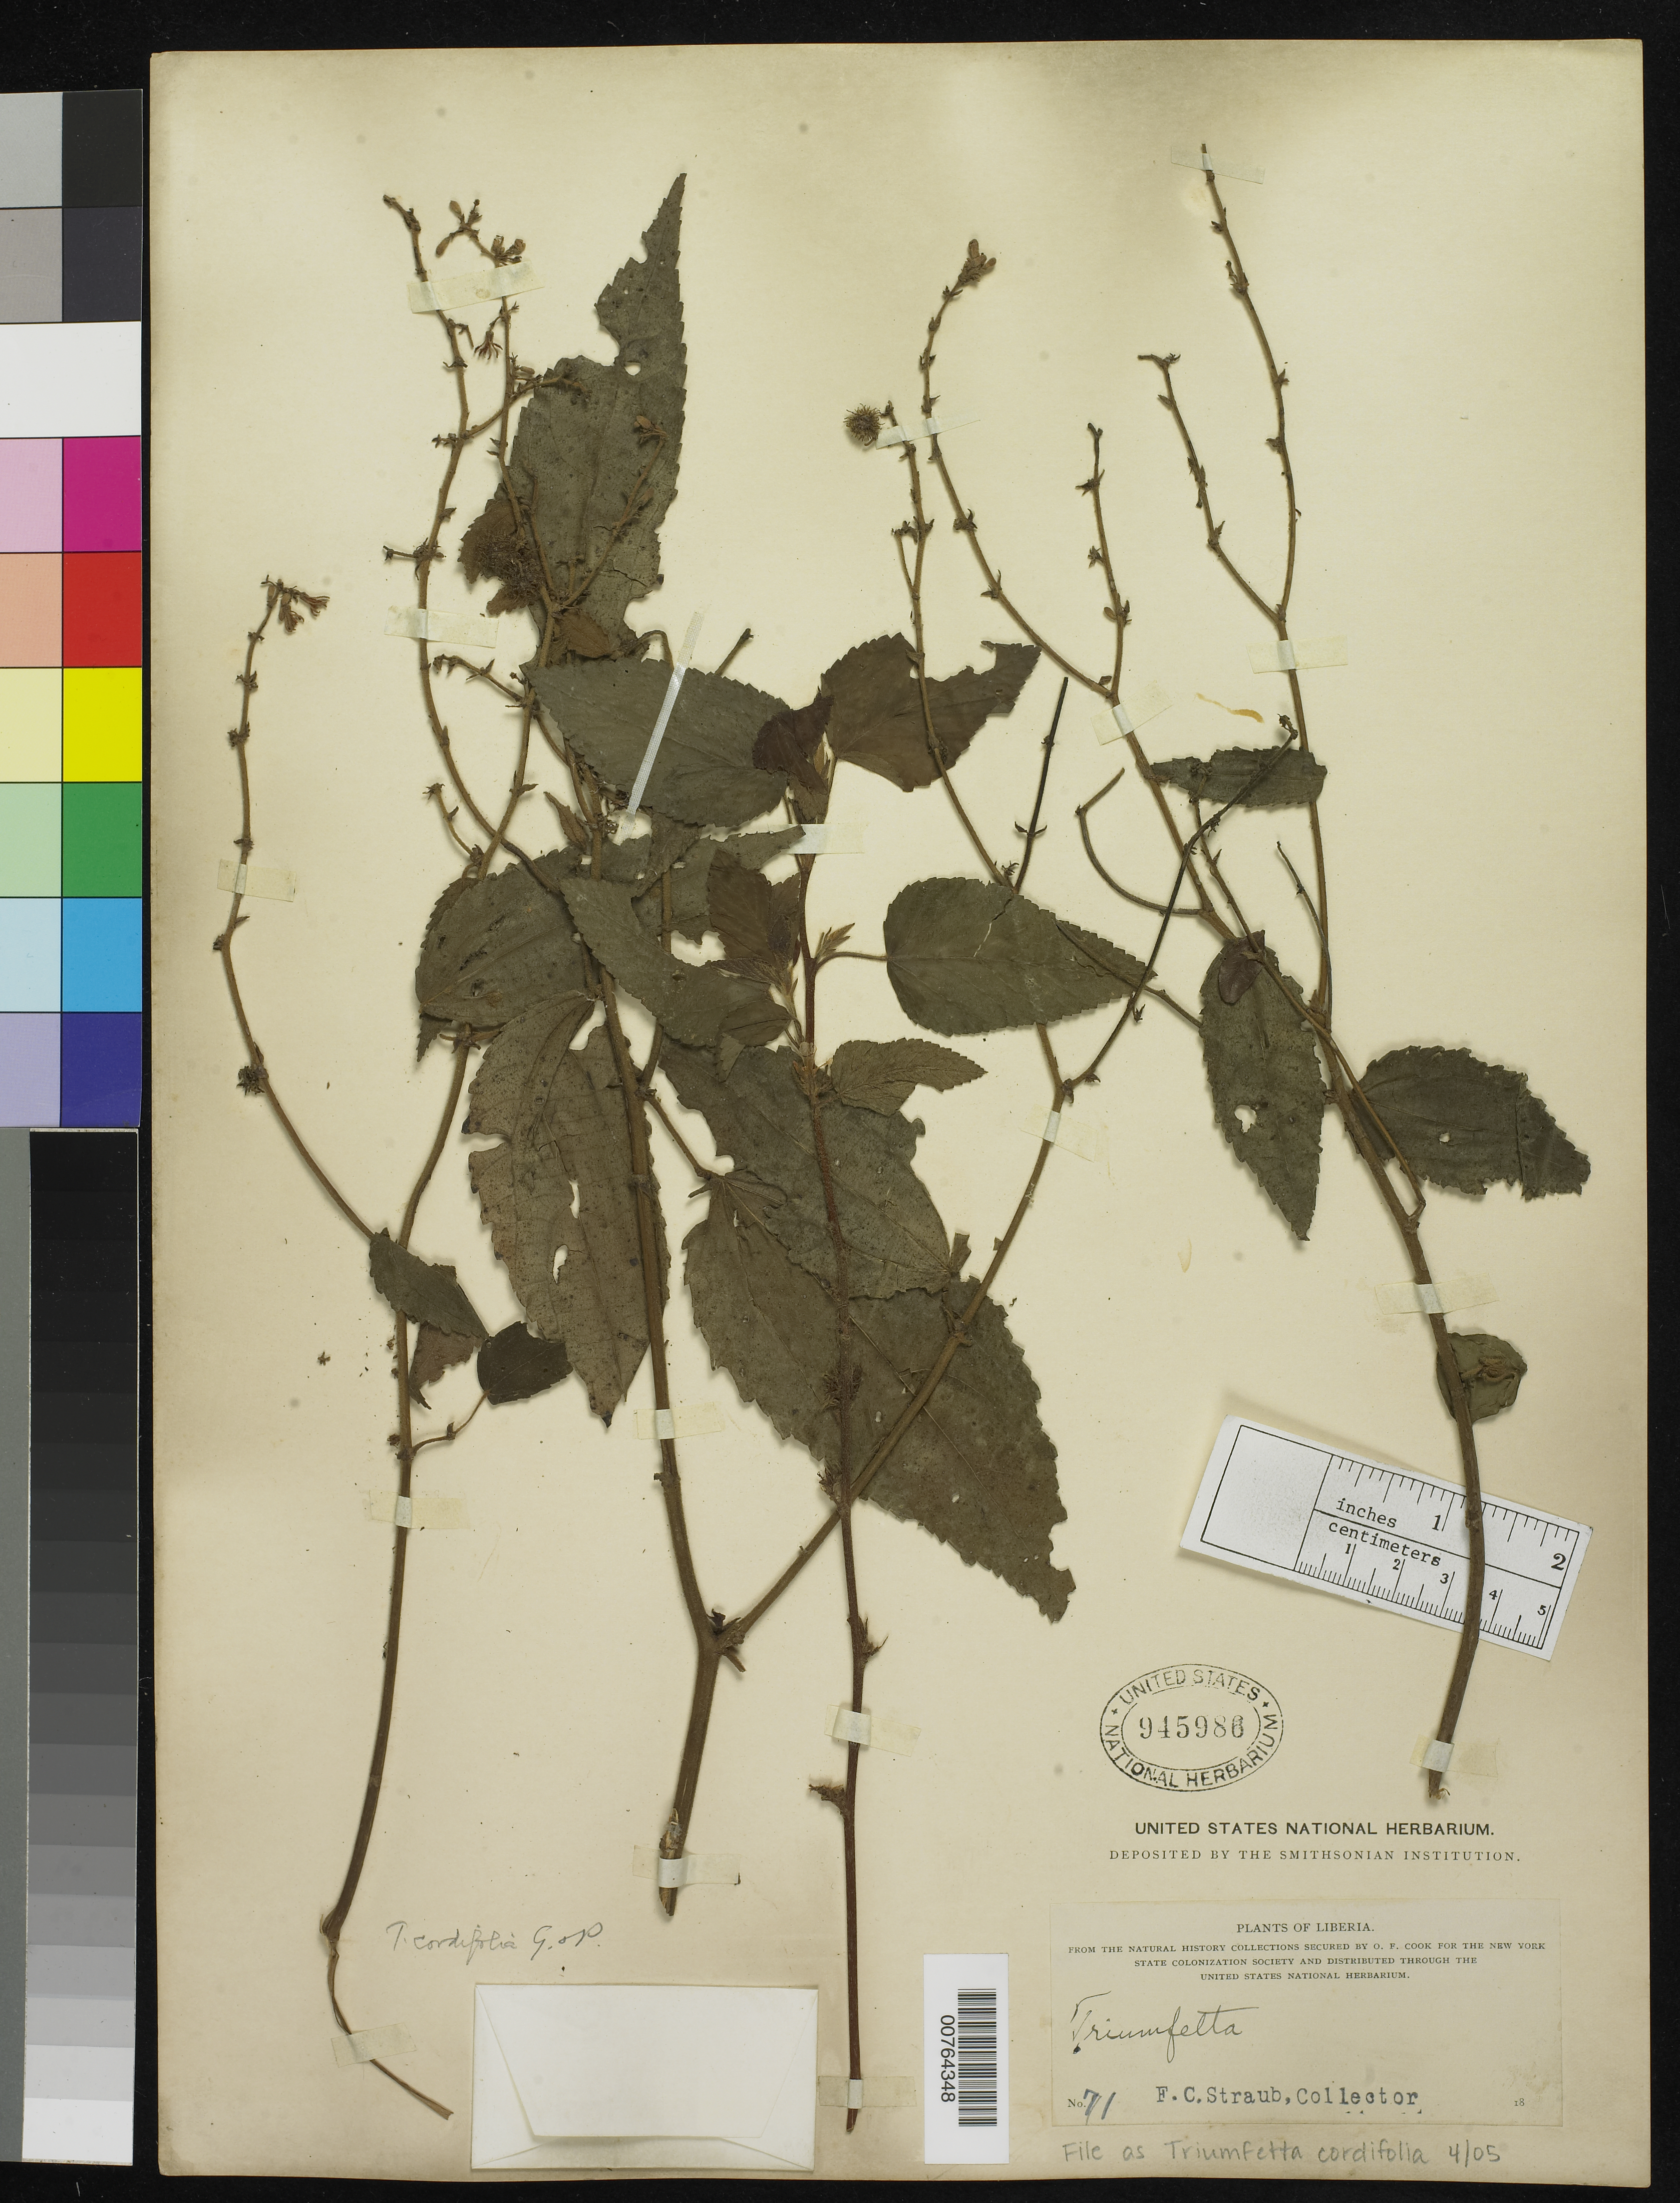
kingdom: Plantae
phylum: Tracheophyta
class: Magnoliopsida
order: Malvales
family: Malvaceae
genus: Triumfetta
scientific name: Triumfetta cordifolia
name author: A. Rich.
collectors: F. Straub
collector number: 71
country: Liberia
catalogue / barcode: US 945986